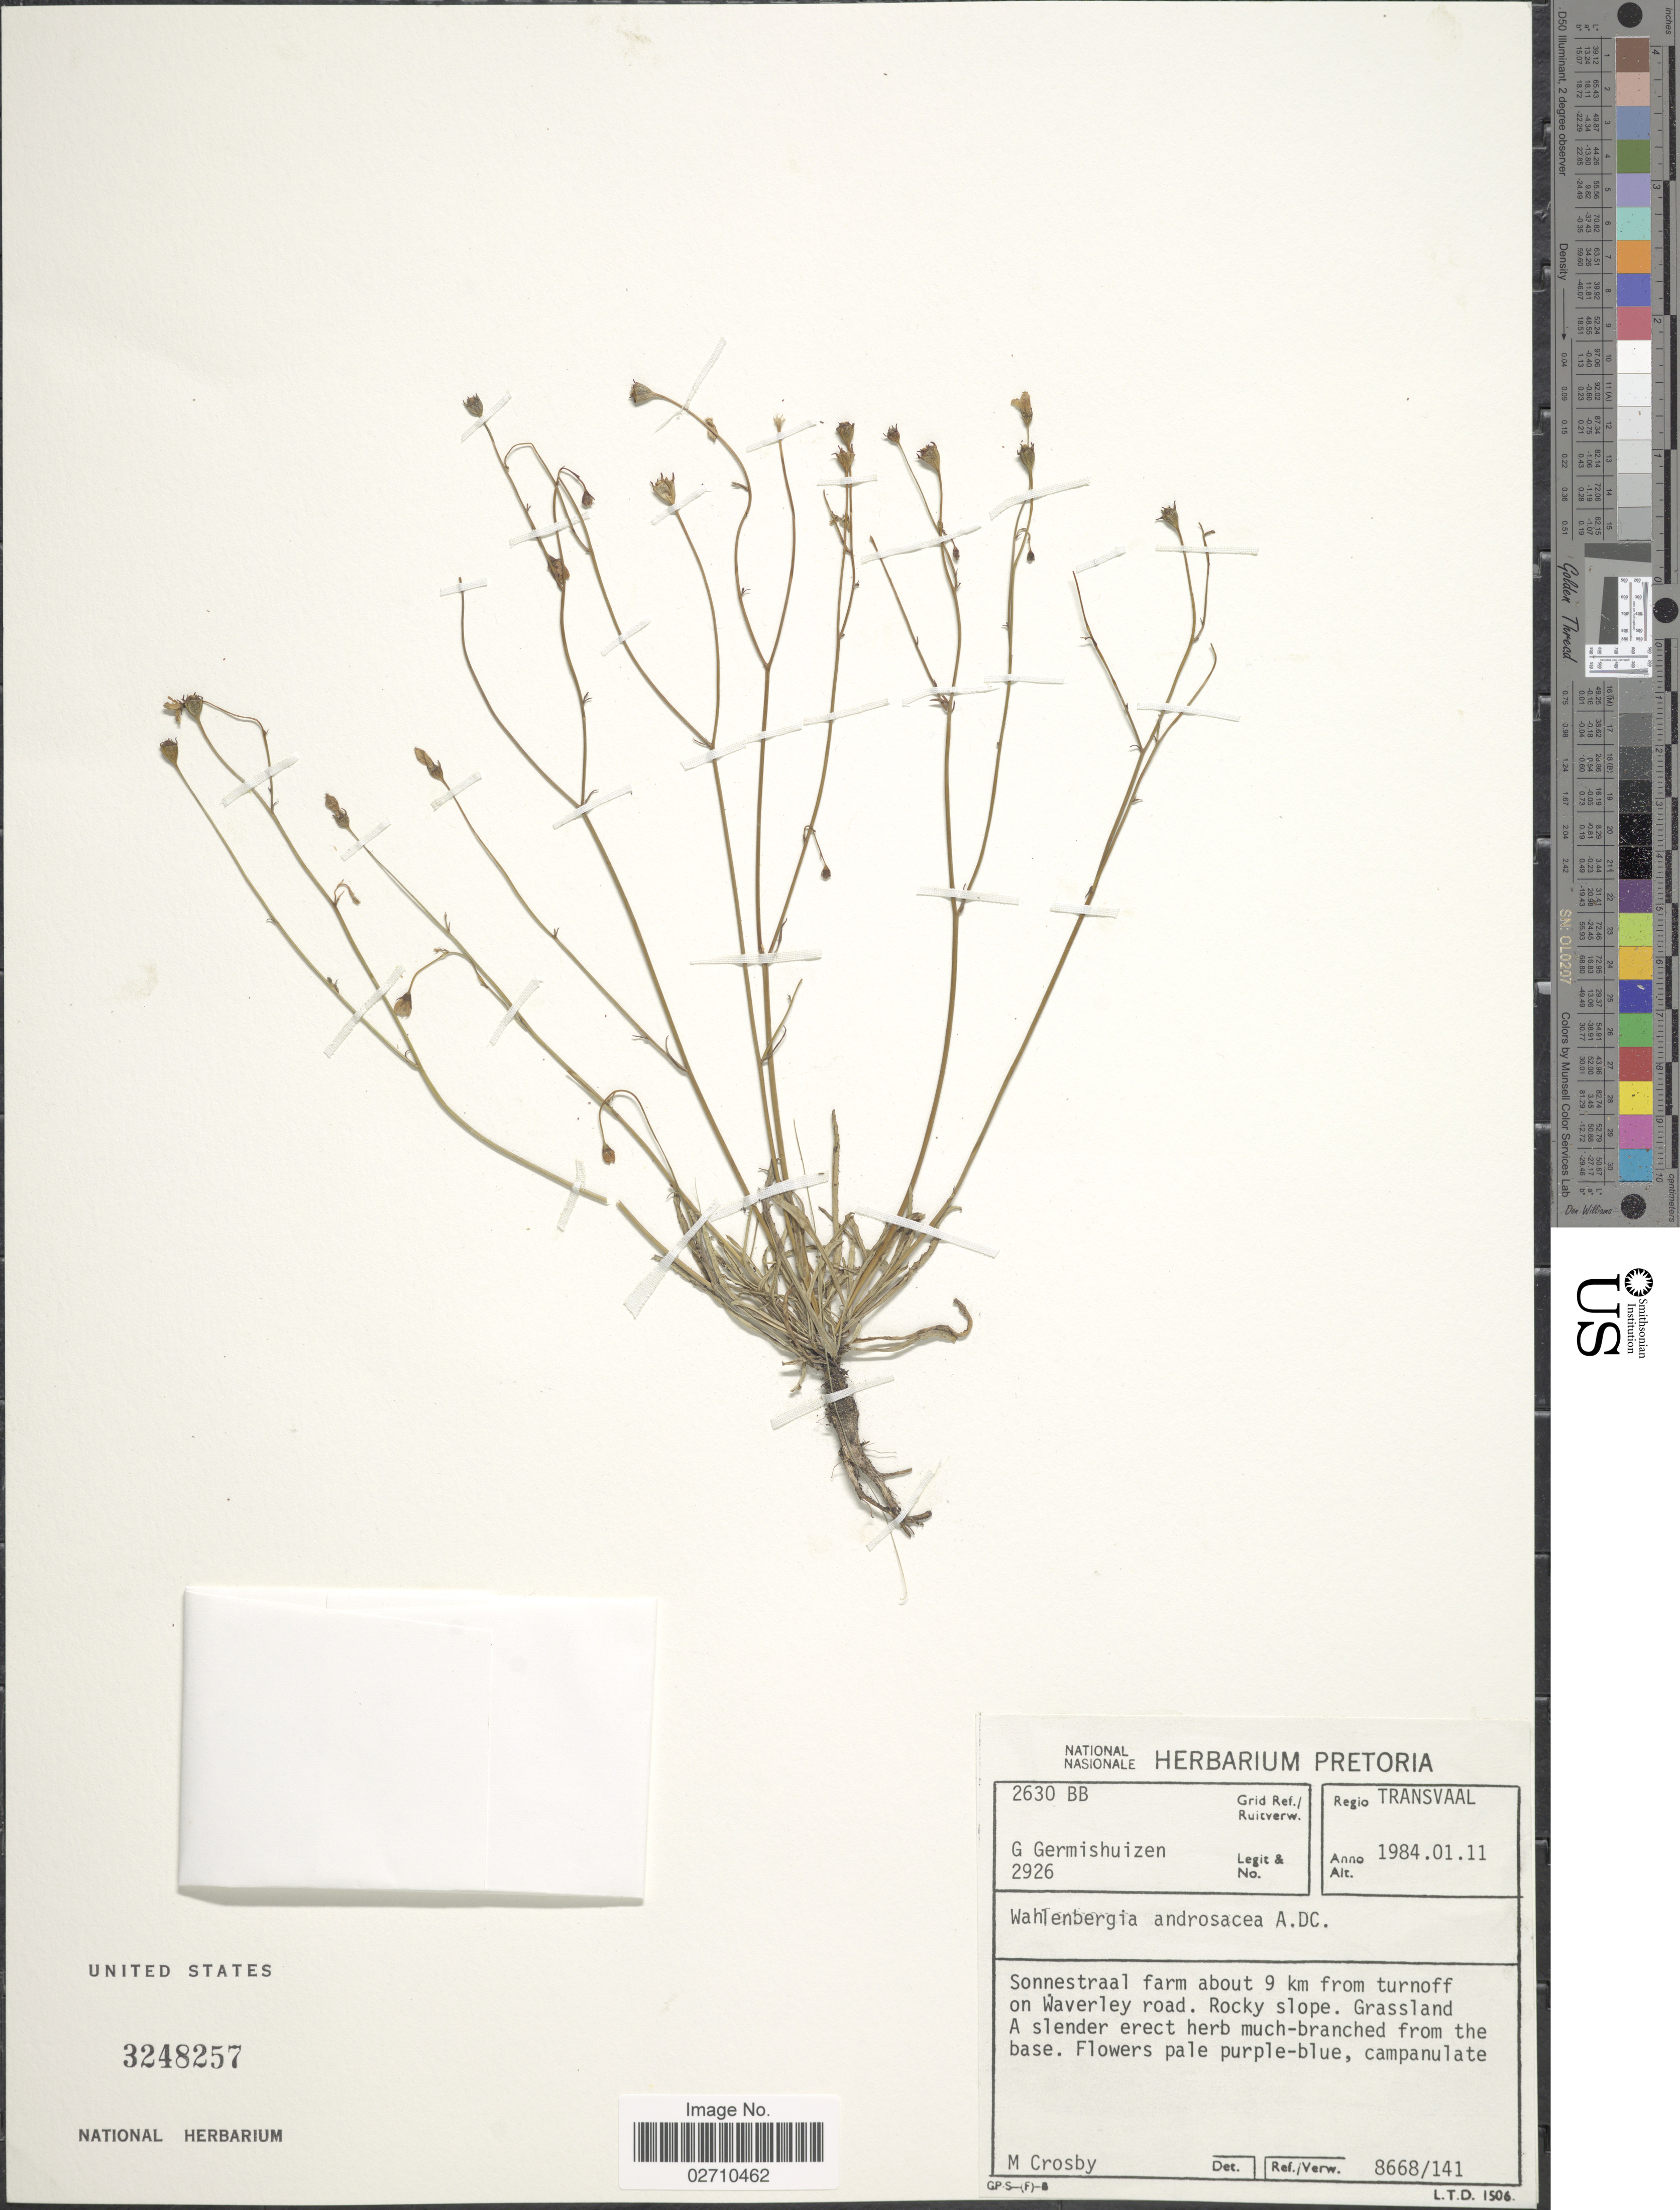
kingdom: Plantae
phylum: Tracheophyta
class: Magnoliopsida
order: Asterales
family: Campanulaceae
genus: Wahlenbergia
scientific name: Wahlenbergia androsacea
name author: A. DC.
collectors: G. Germishuizen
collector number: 2926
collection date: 1984-01-11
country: South Africa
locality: Regio: Transvaal. Sonnestraal farm about 9 km from turnoff on Waverley road.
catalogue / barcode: US 3248257